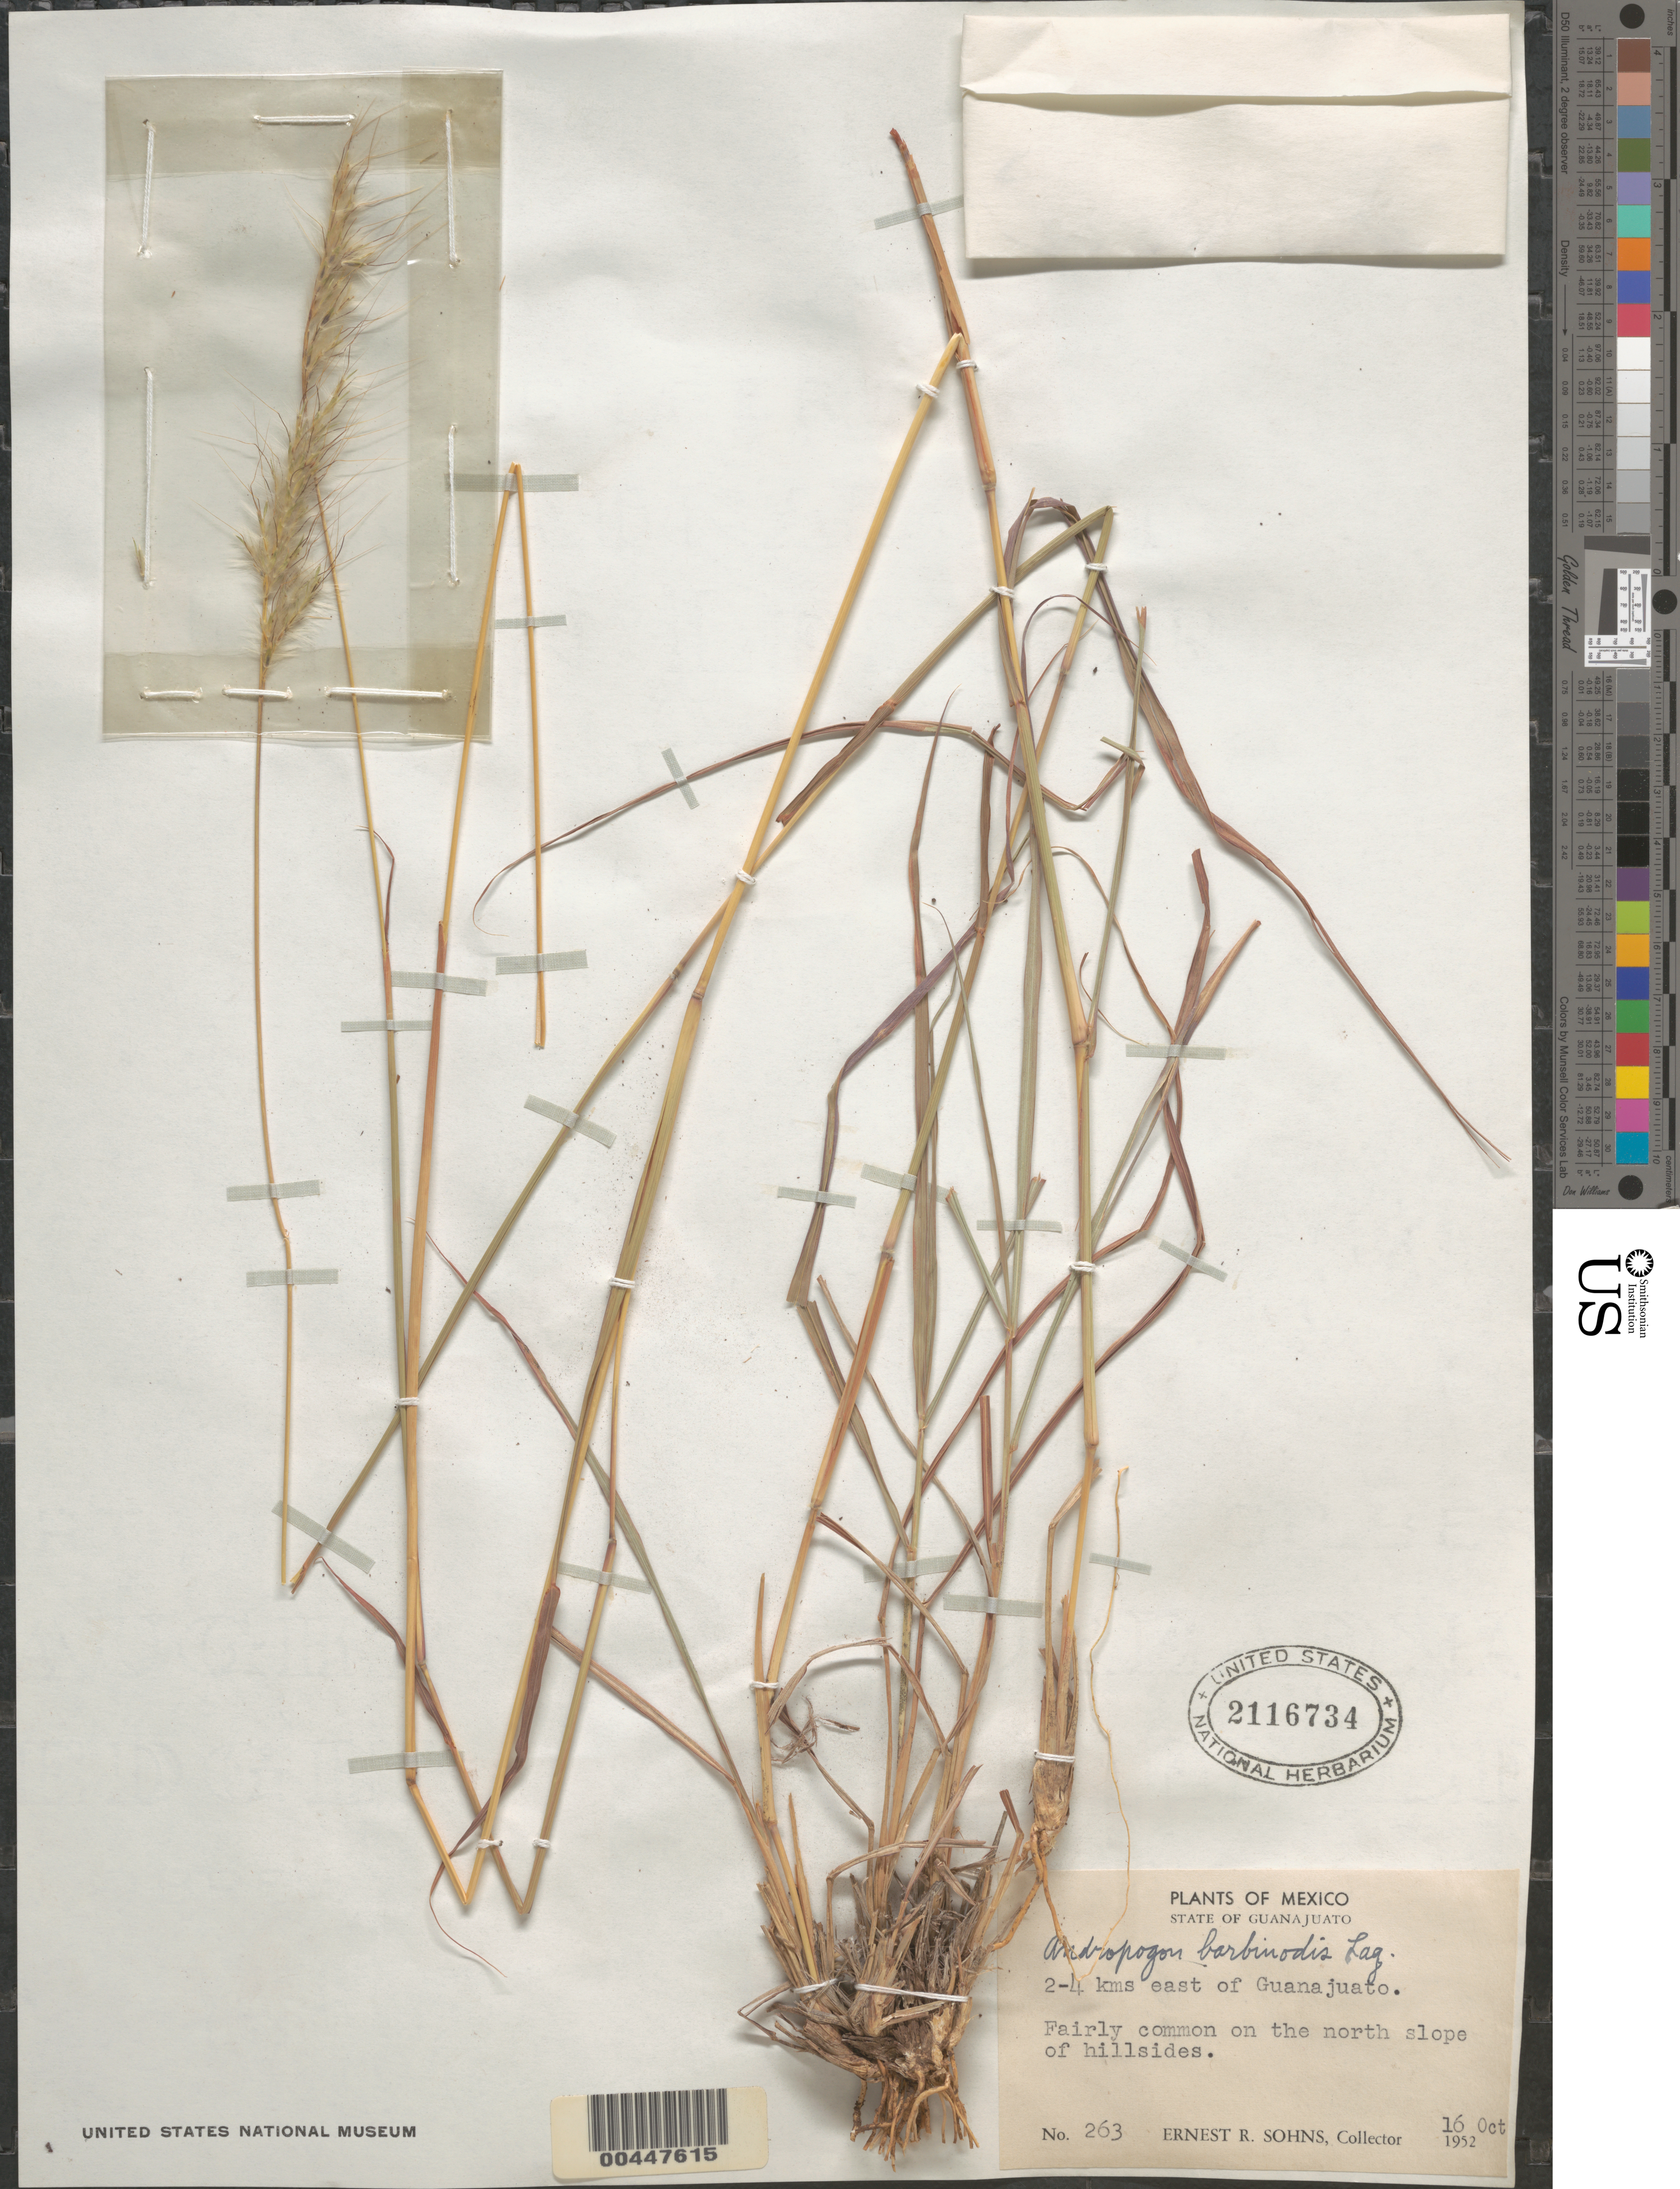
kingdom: Plantae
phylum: Tracheophyta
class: Liliopsida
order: Poales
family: Poaceae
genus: Andropogon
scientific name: Andropogon barbinodis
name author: Lag.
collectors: E. R. Sohns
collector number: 263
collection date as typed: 16 Oct 1952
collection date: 1952-10-16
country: Mexico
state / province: Guanajuato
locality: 2-4 km E of Guanajuato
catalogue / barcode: US 2116734